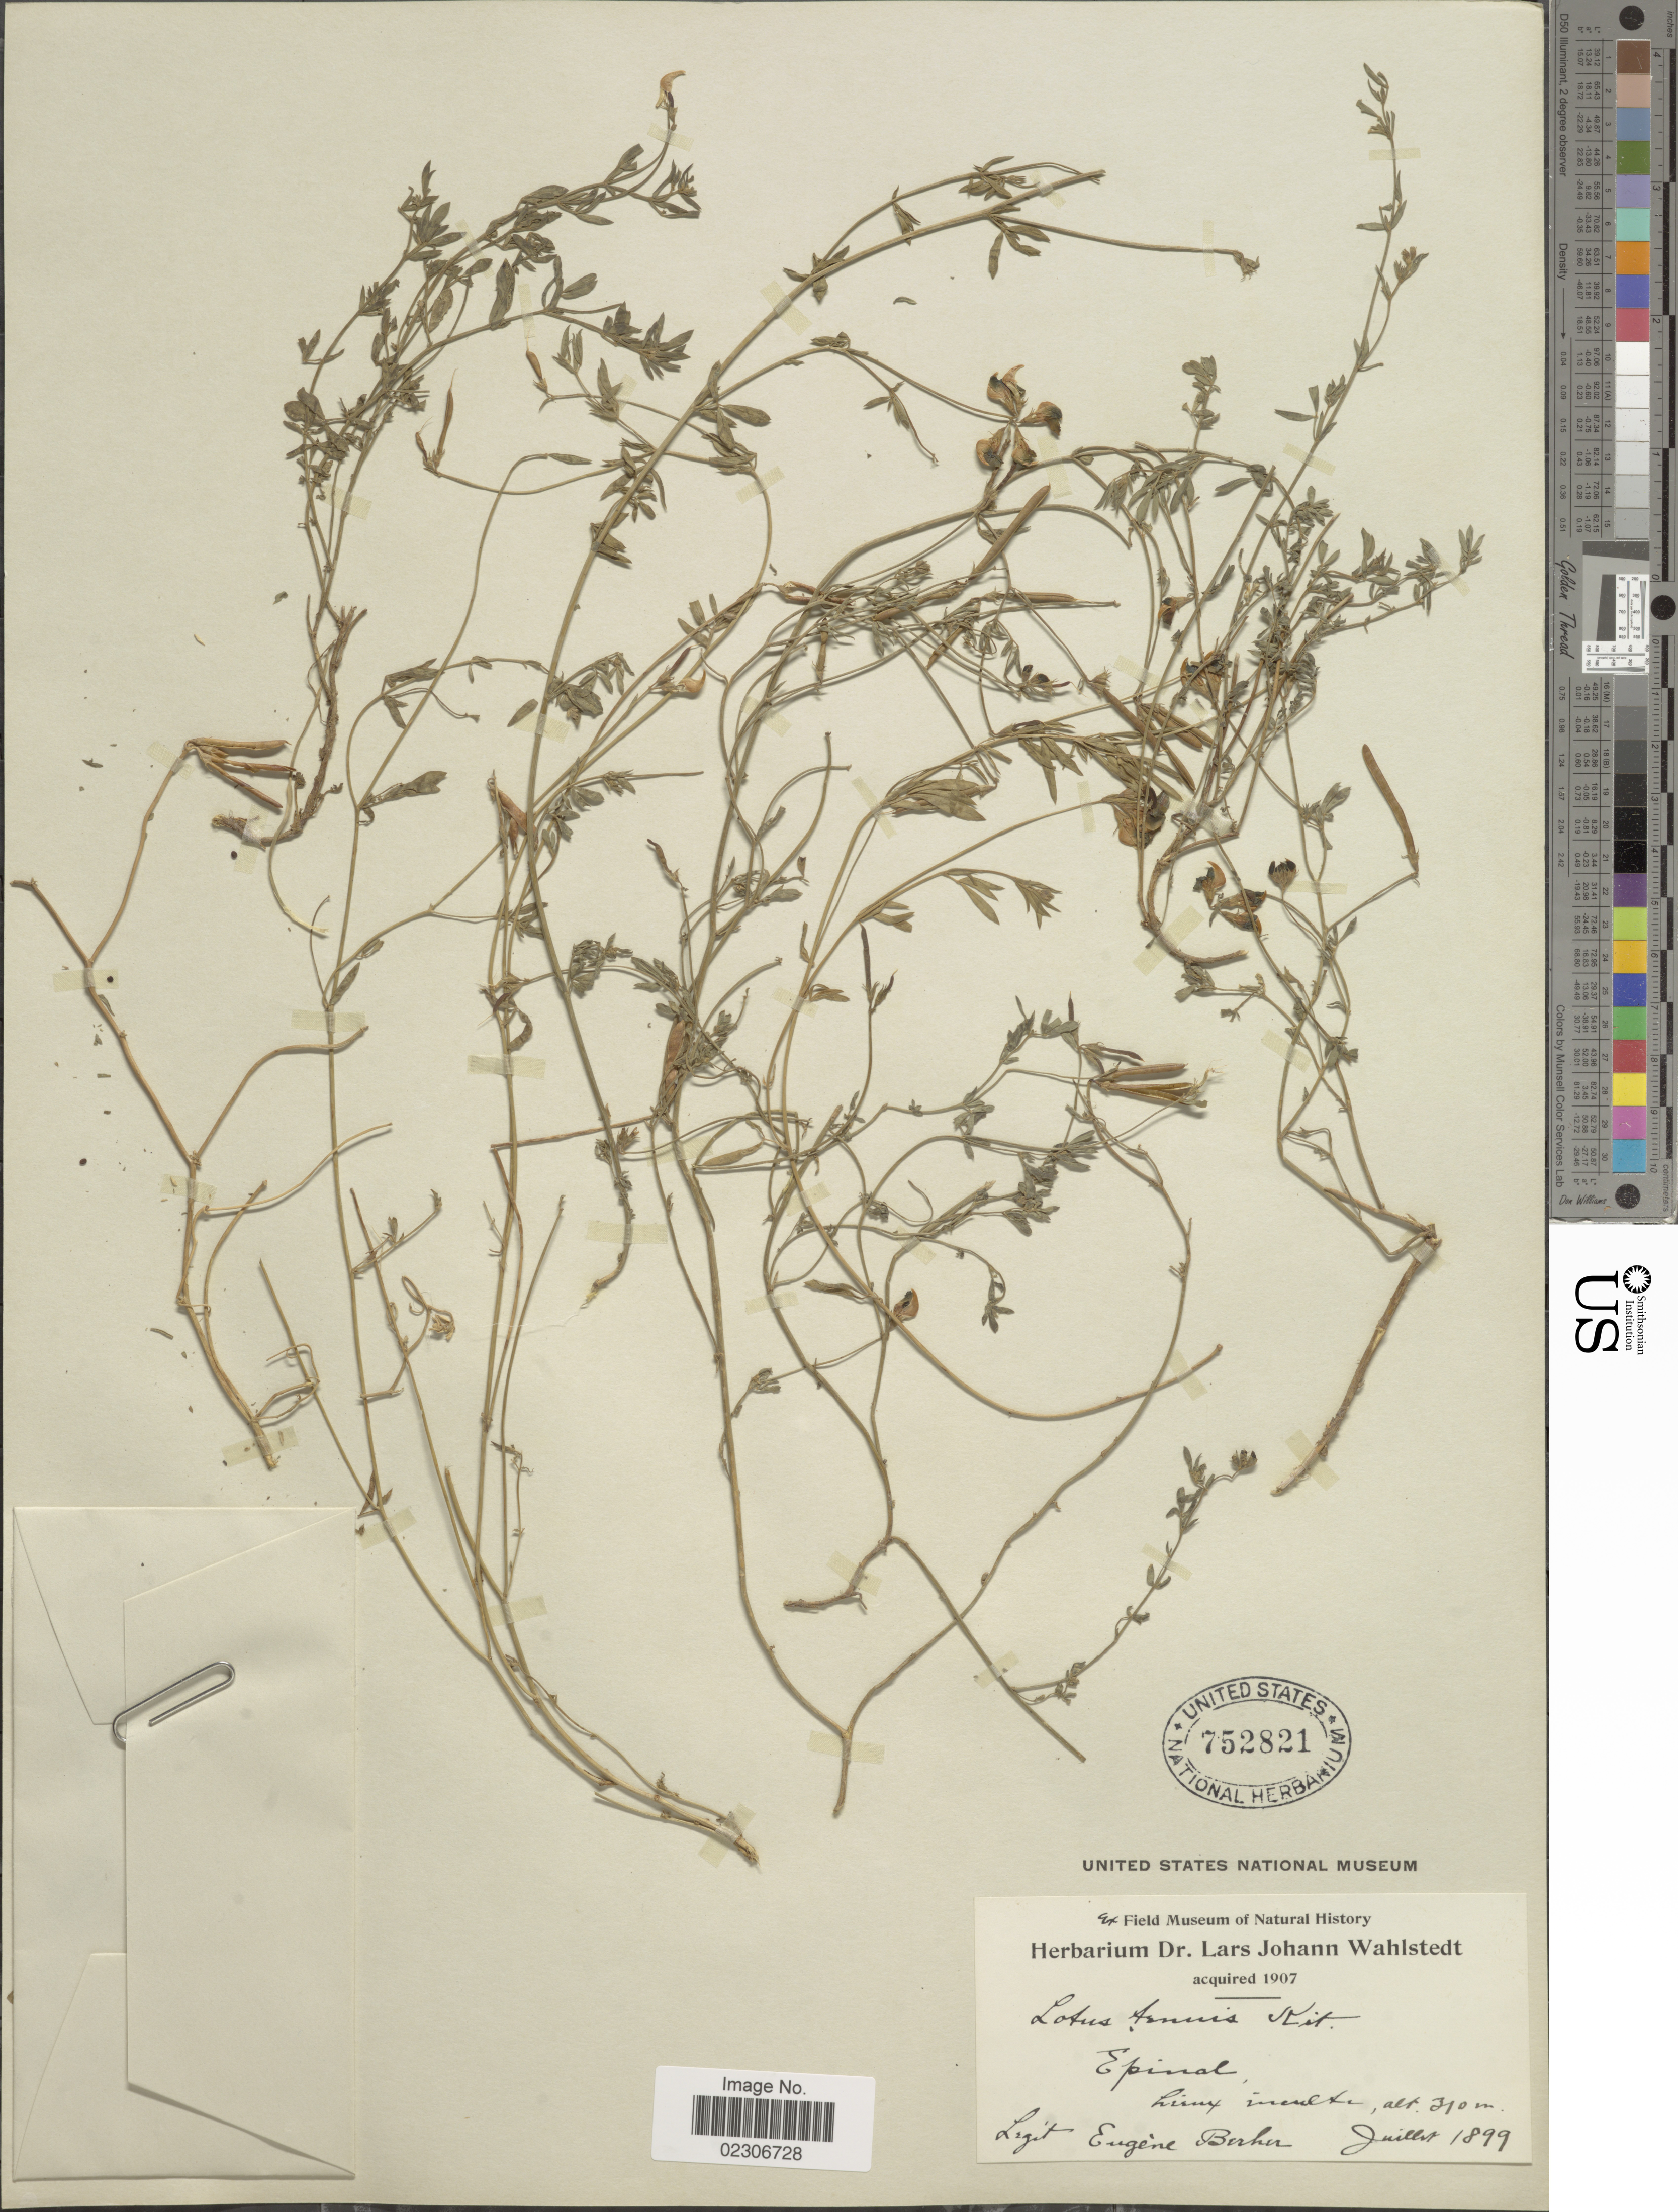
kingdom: Plantae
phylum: Tracheophyta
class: Magnoliopsida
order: Fabales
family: Fabaceae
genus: Lotus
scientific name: Lotus tenuis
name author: Waldst. & Kit.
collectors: E. Berher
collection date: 1899-07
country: France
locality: Epinal Lieux incult.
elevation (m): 310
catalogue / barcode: US 752821